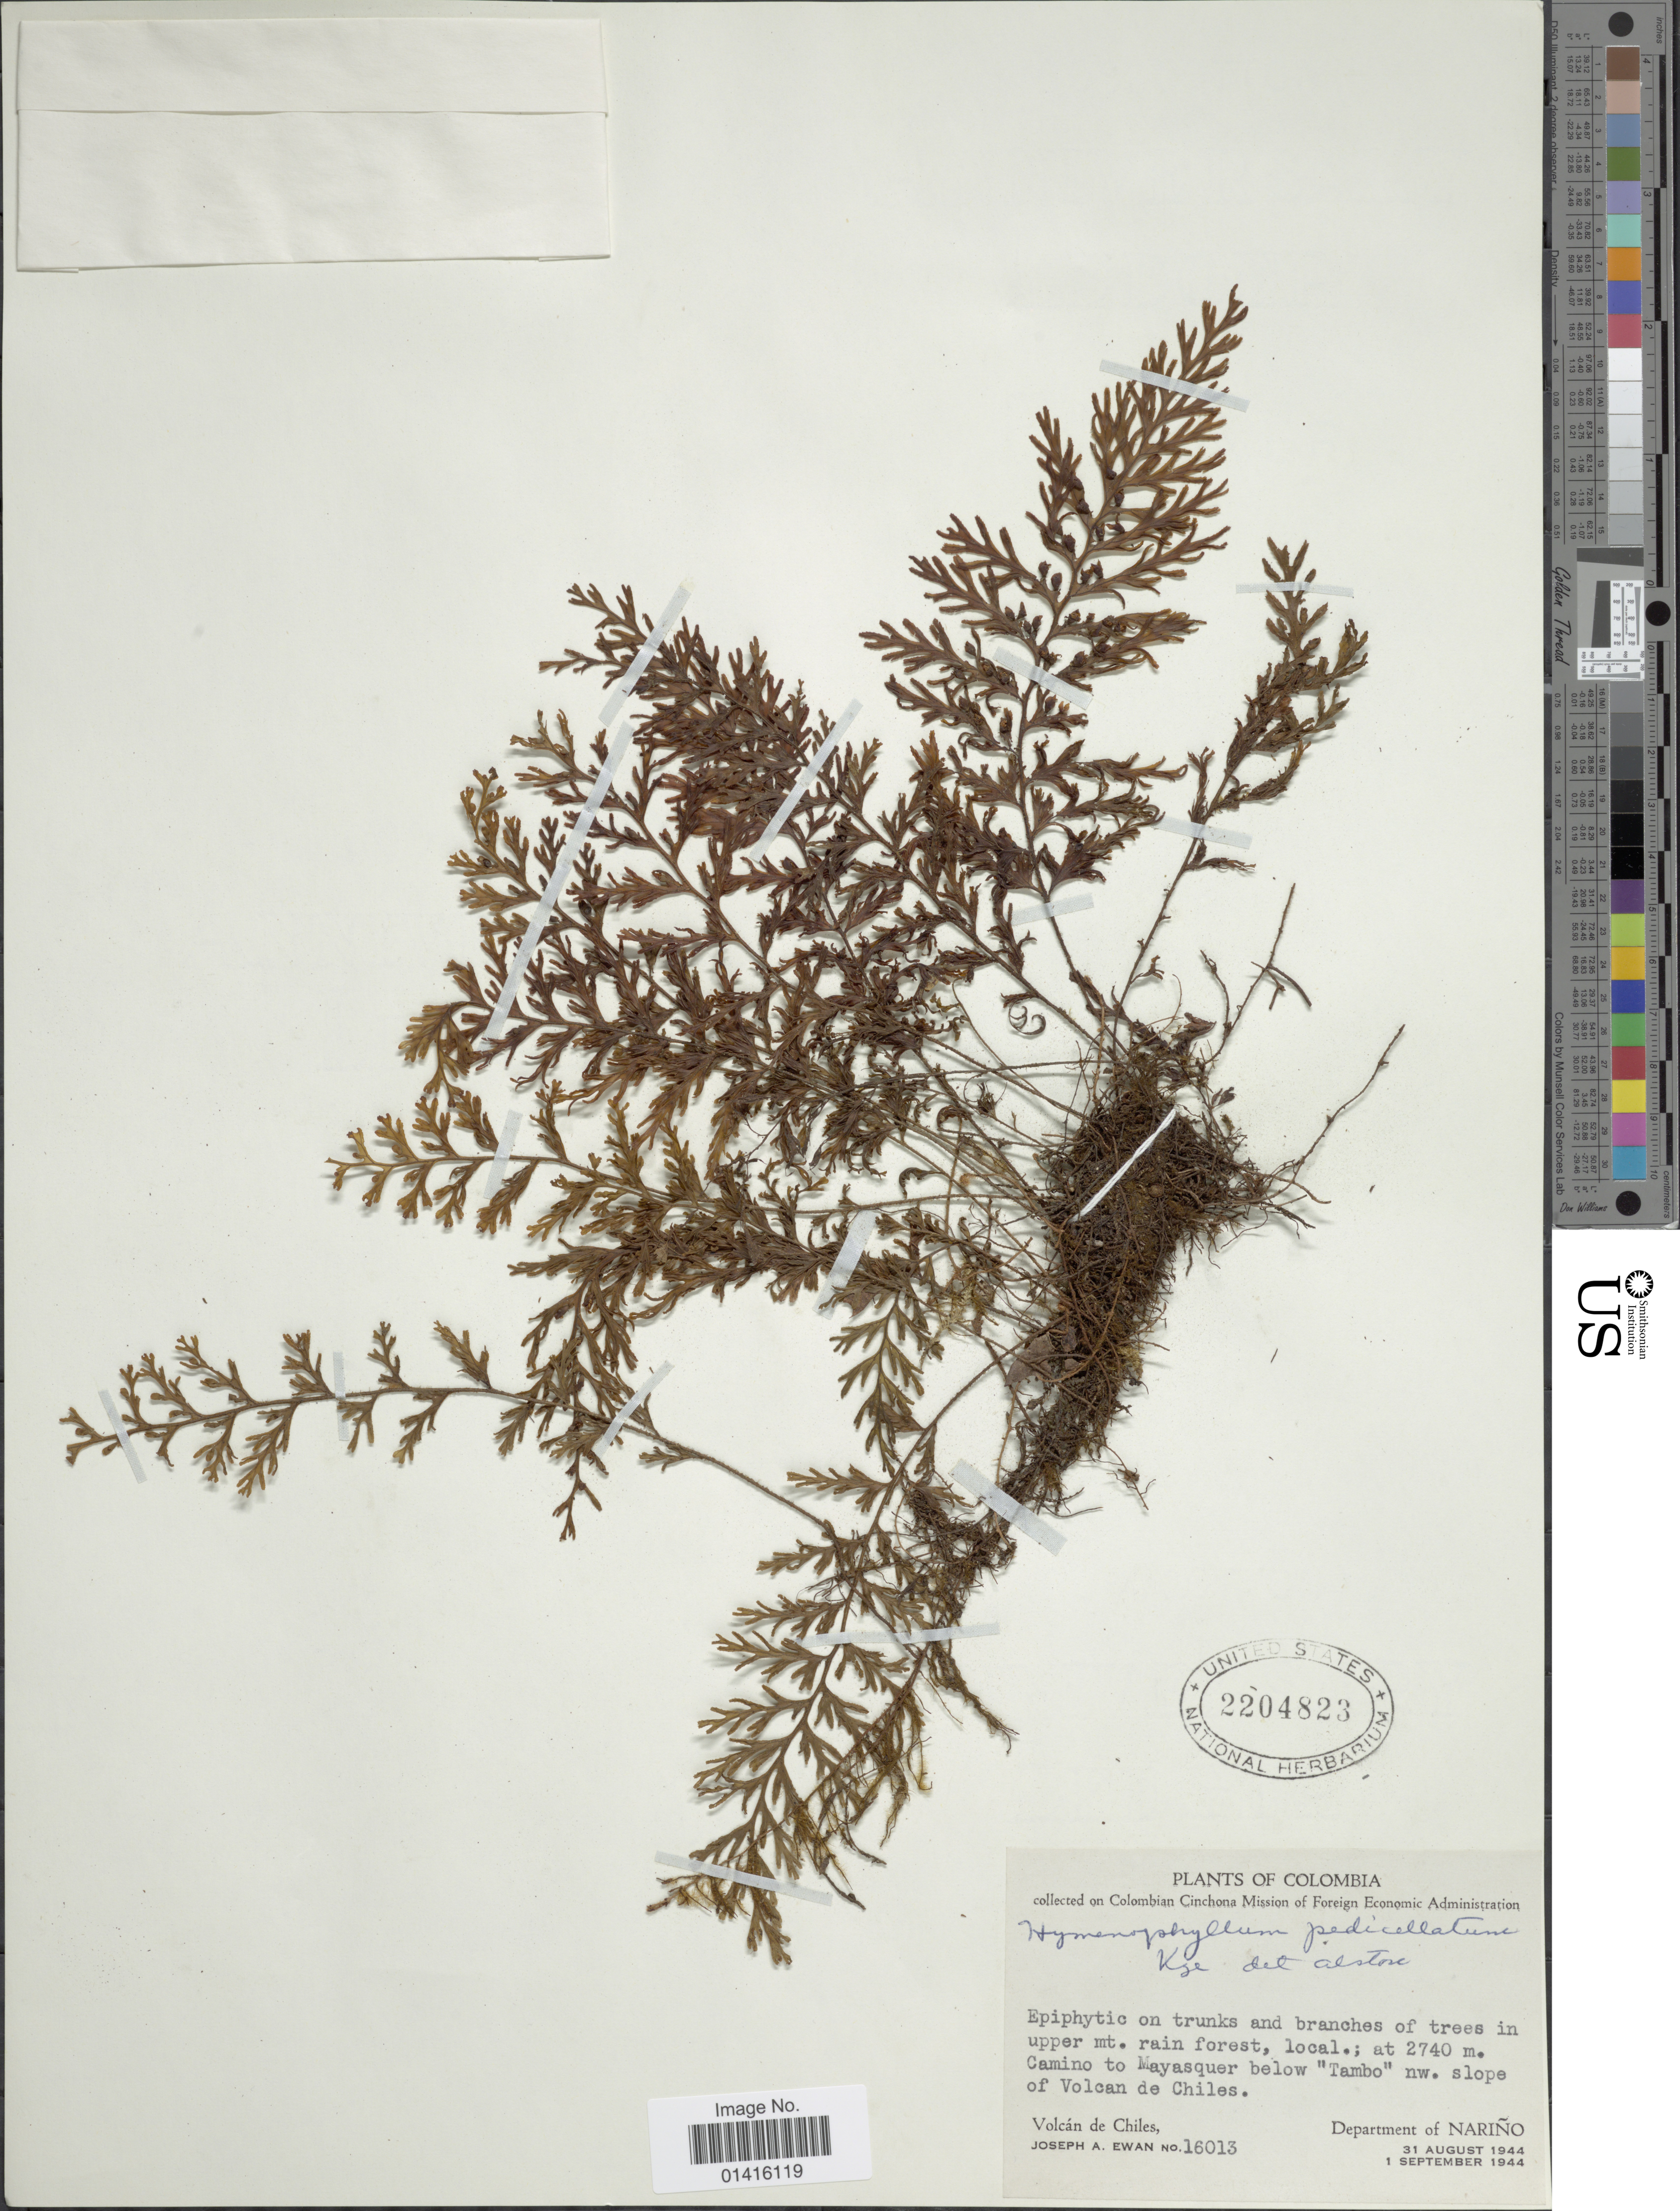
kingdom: Plantae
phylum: Tracheophyta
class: Polypodiopsida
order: Hymenophyllales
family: Hymenophyllaceae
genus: Hymenophyllum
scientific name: Hymenophyllum fucoides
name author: (Sw.) Sw.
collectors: J. A. Ewan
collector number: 16013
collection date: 1944-08-31/1944-09-01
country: Colombia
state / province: Nariño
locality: Camino to Mayasquer below "Tambo"nw. slope of Volcan de Chiles, Department of Narino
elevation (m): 2740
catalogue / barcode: US 2204823